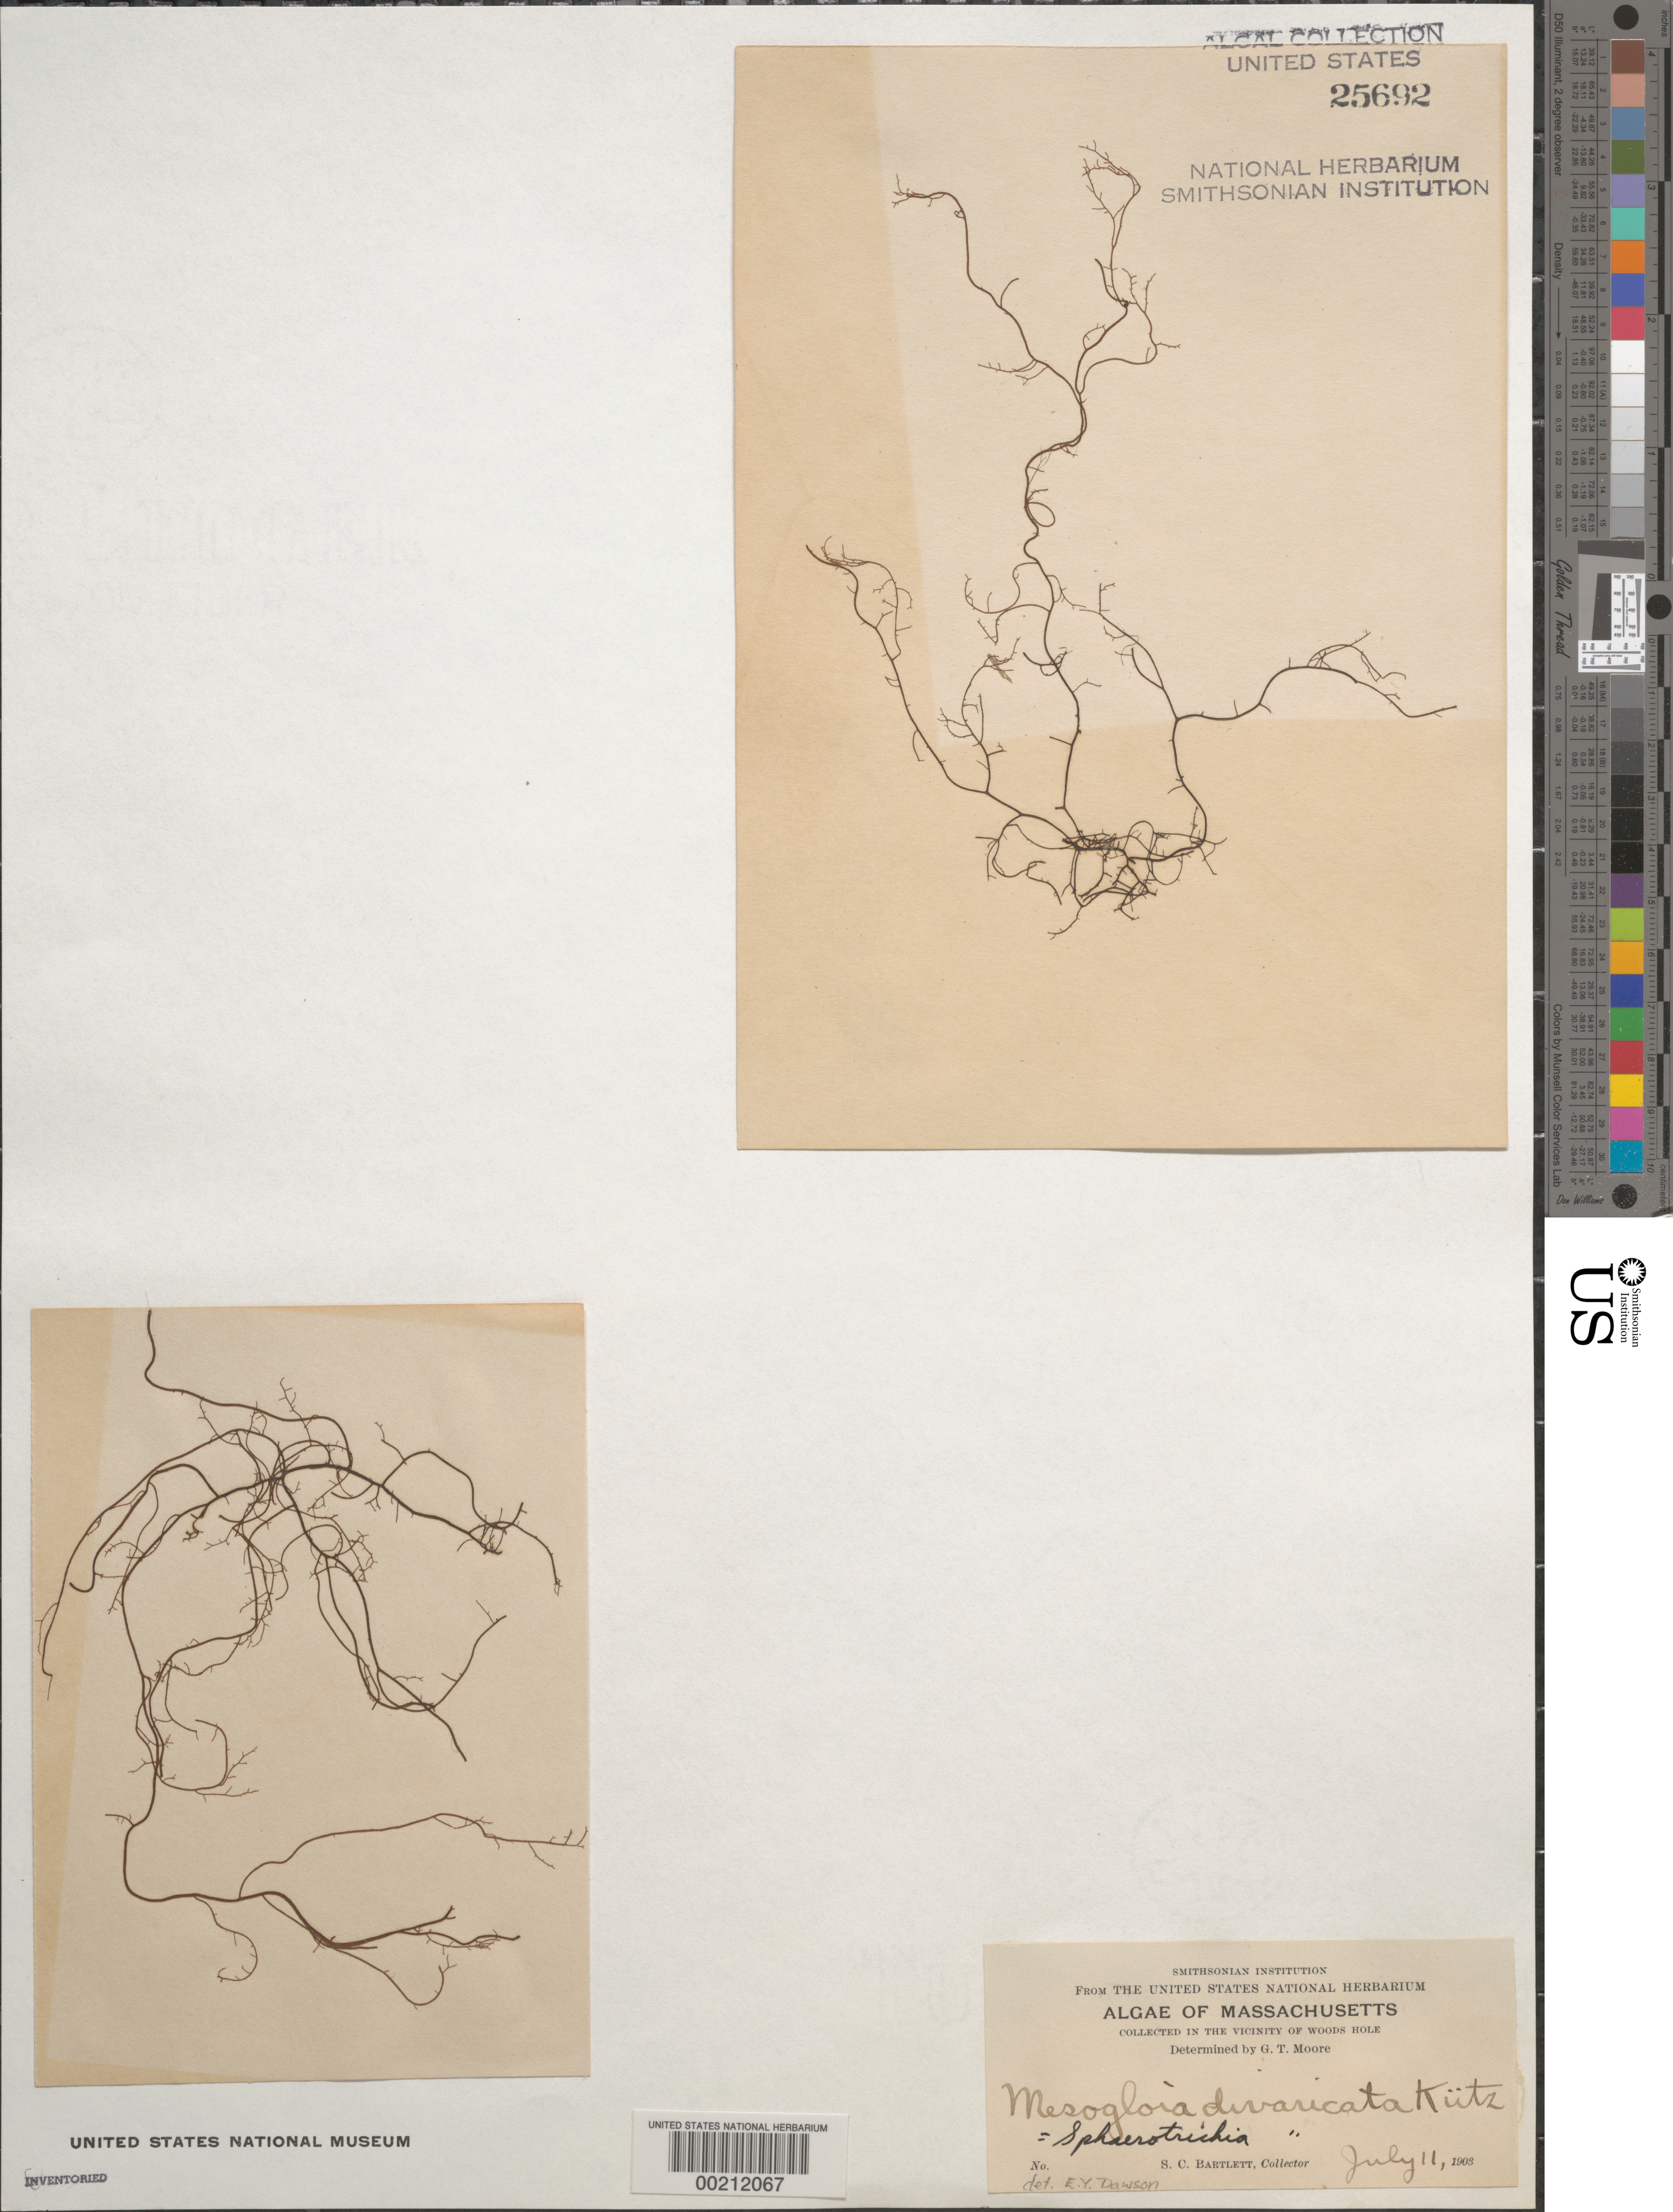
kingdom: Chromista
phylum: Ochrophyta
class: Phaeophyceae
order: Ectocarpales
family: Chordariaceae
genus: Sphaerotrichia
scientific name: Sphaerotrichia divaricata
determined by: Dawson, E. Y.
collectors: S. C. Bartlett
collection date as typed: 11 Jul 1903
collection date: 1903-07-11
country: United States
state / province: Massachusetts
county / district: Barnstable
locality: Woods Hole area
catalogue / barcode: US 25692